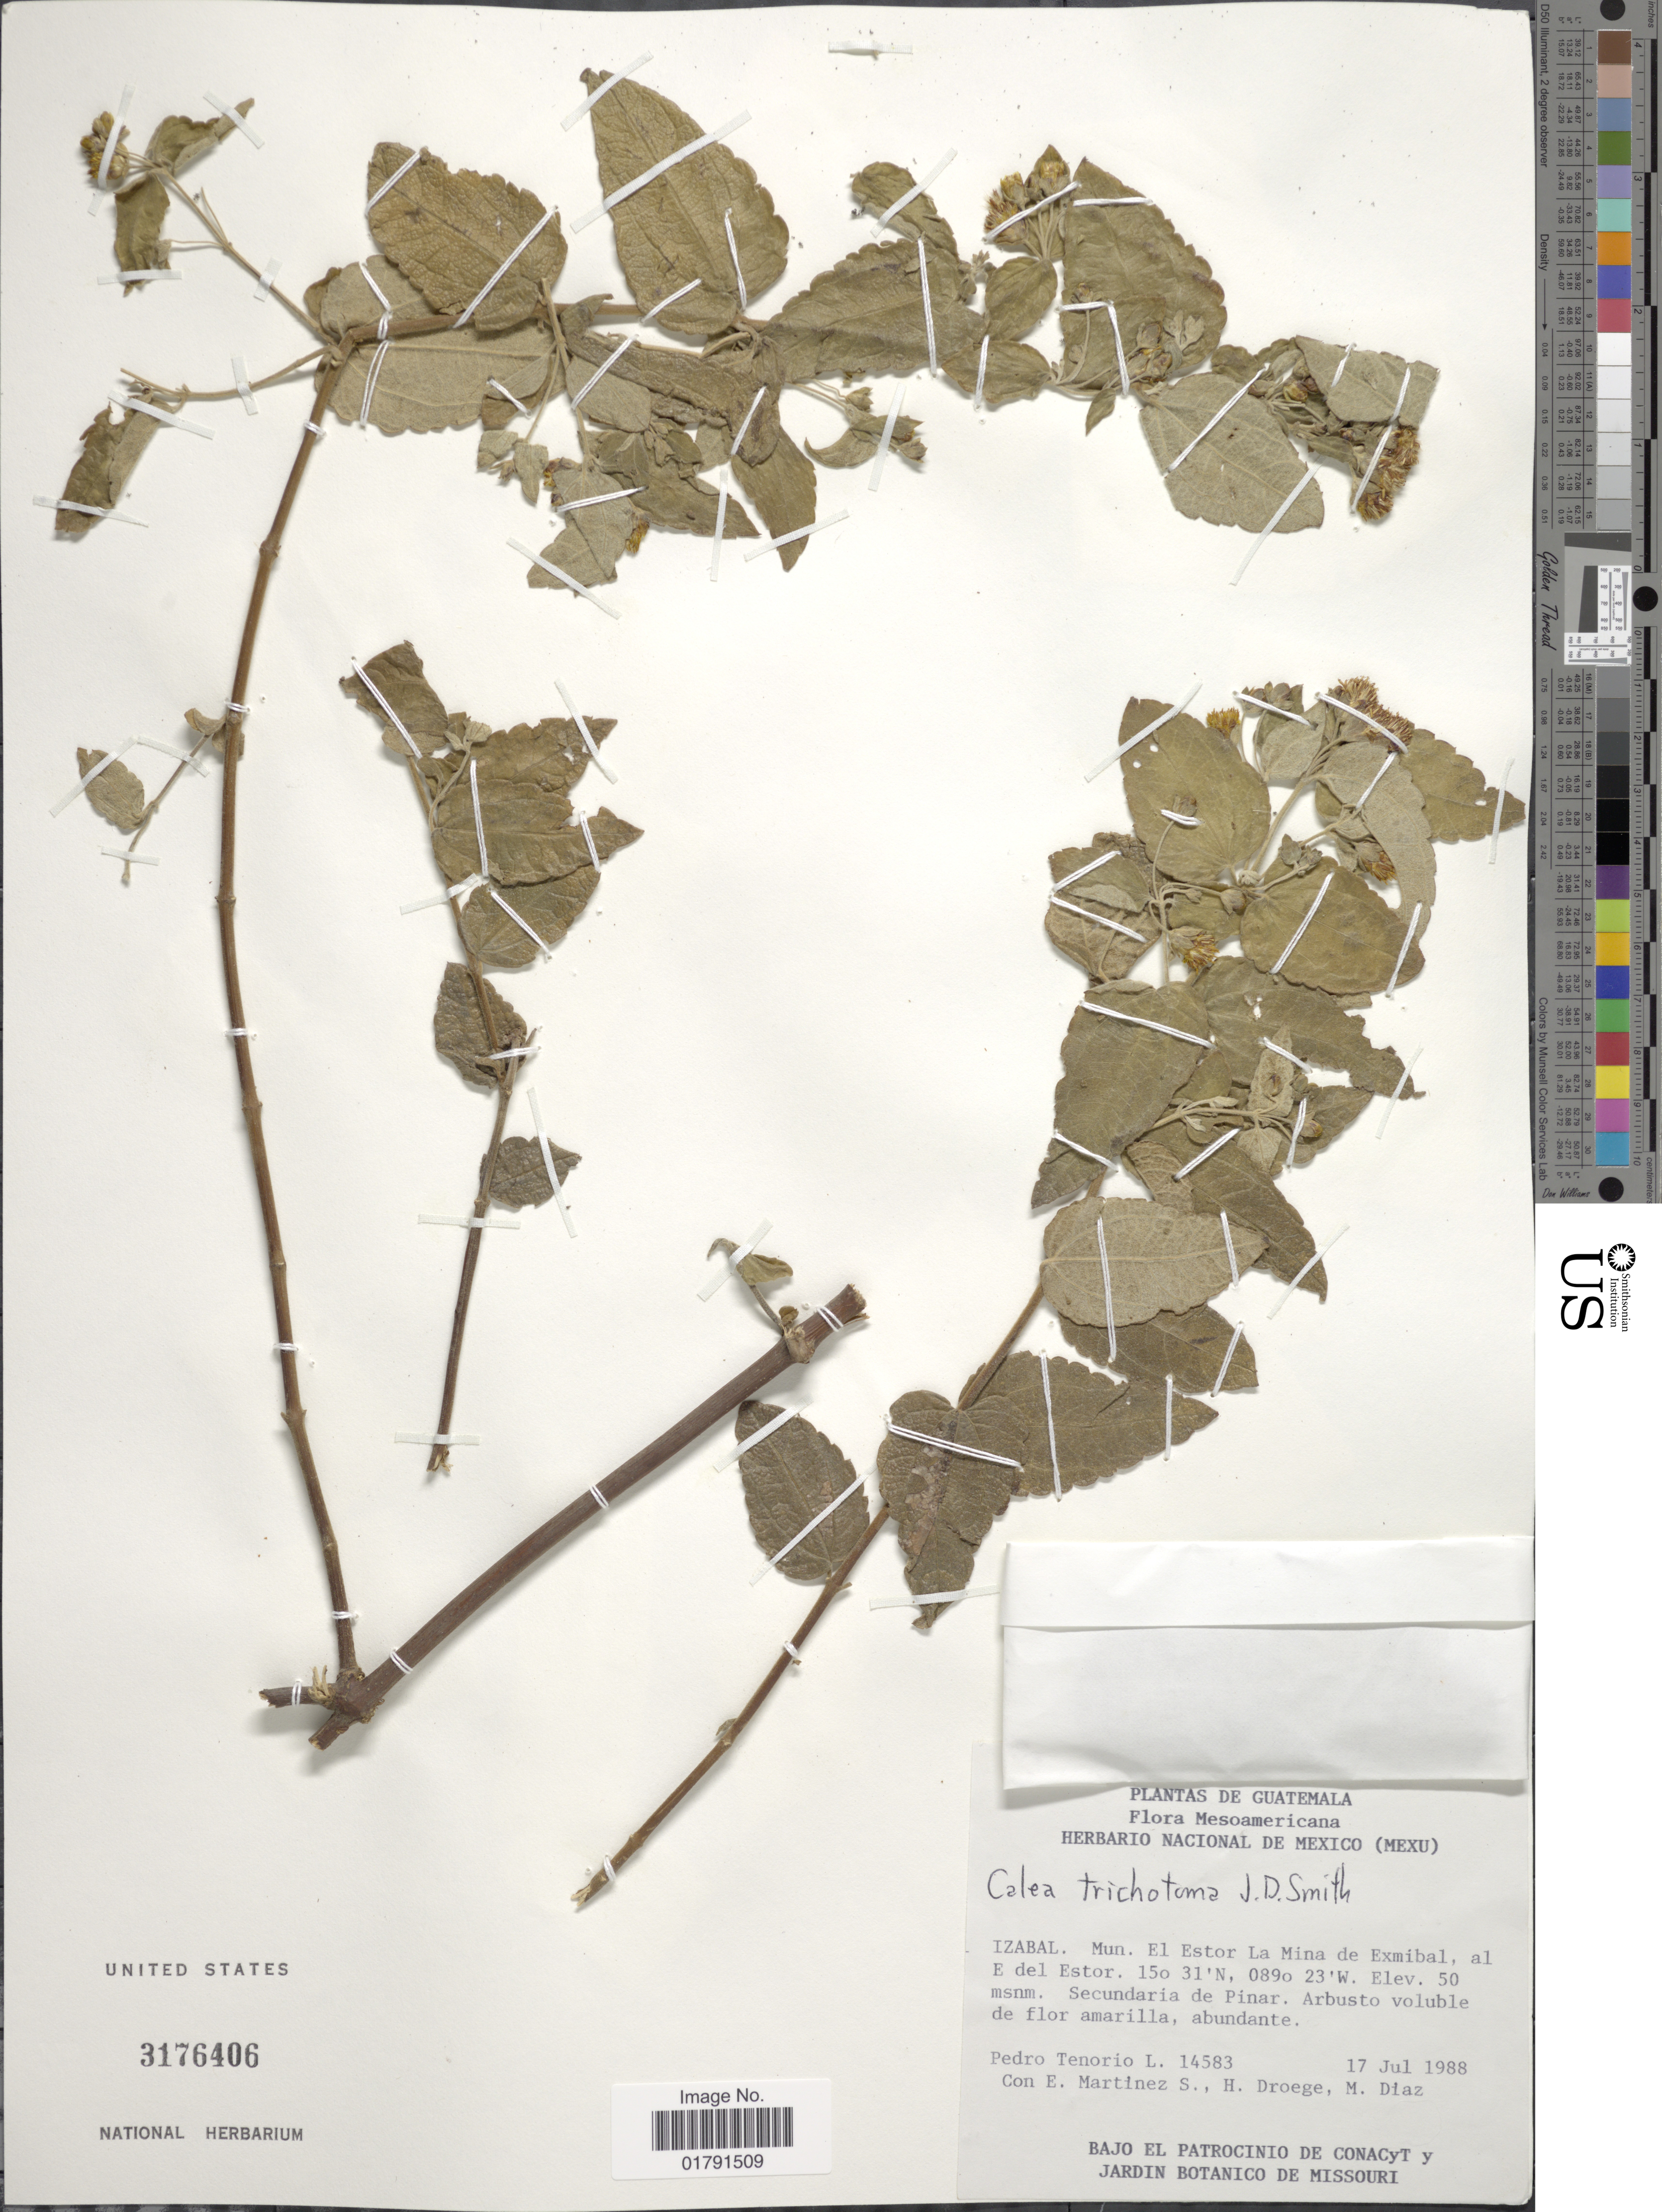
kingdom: Plantae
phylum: Tracheophyta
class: Magnoliopsida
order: Asterales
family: Asteraceae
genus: Calea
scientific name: Calea trichotoma var. trichotoma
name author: Donn. Sm.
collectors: P. Tenorio L., E. M. Martínez S., H. Droege & M. Diaz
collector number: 14583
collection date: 1988-07-17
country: Guatemala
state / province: Izabal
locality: Mesoamericana, Mun. El Estor La Mina de Exmibal, al E del Estor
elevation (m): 50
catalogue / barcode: US 3176406